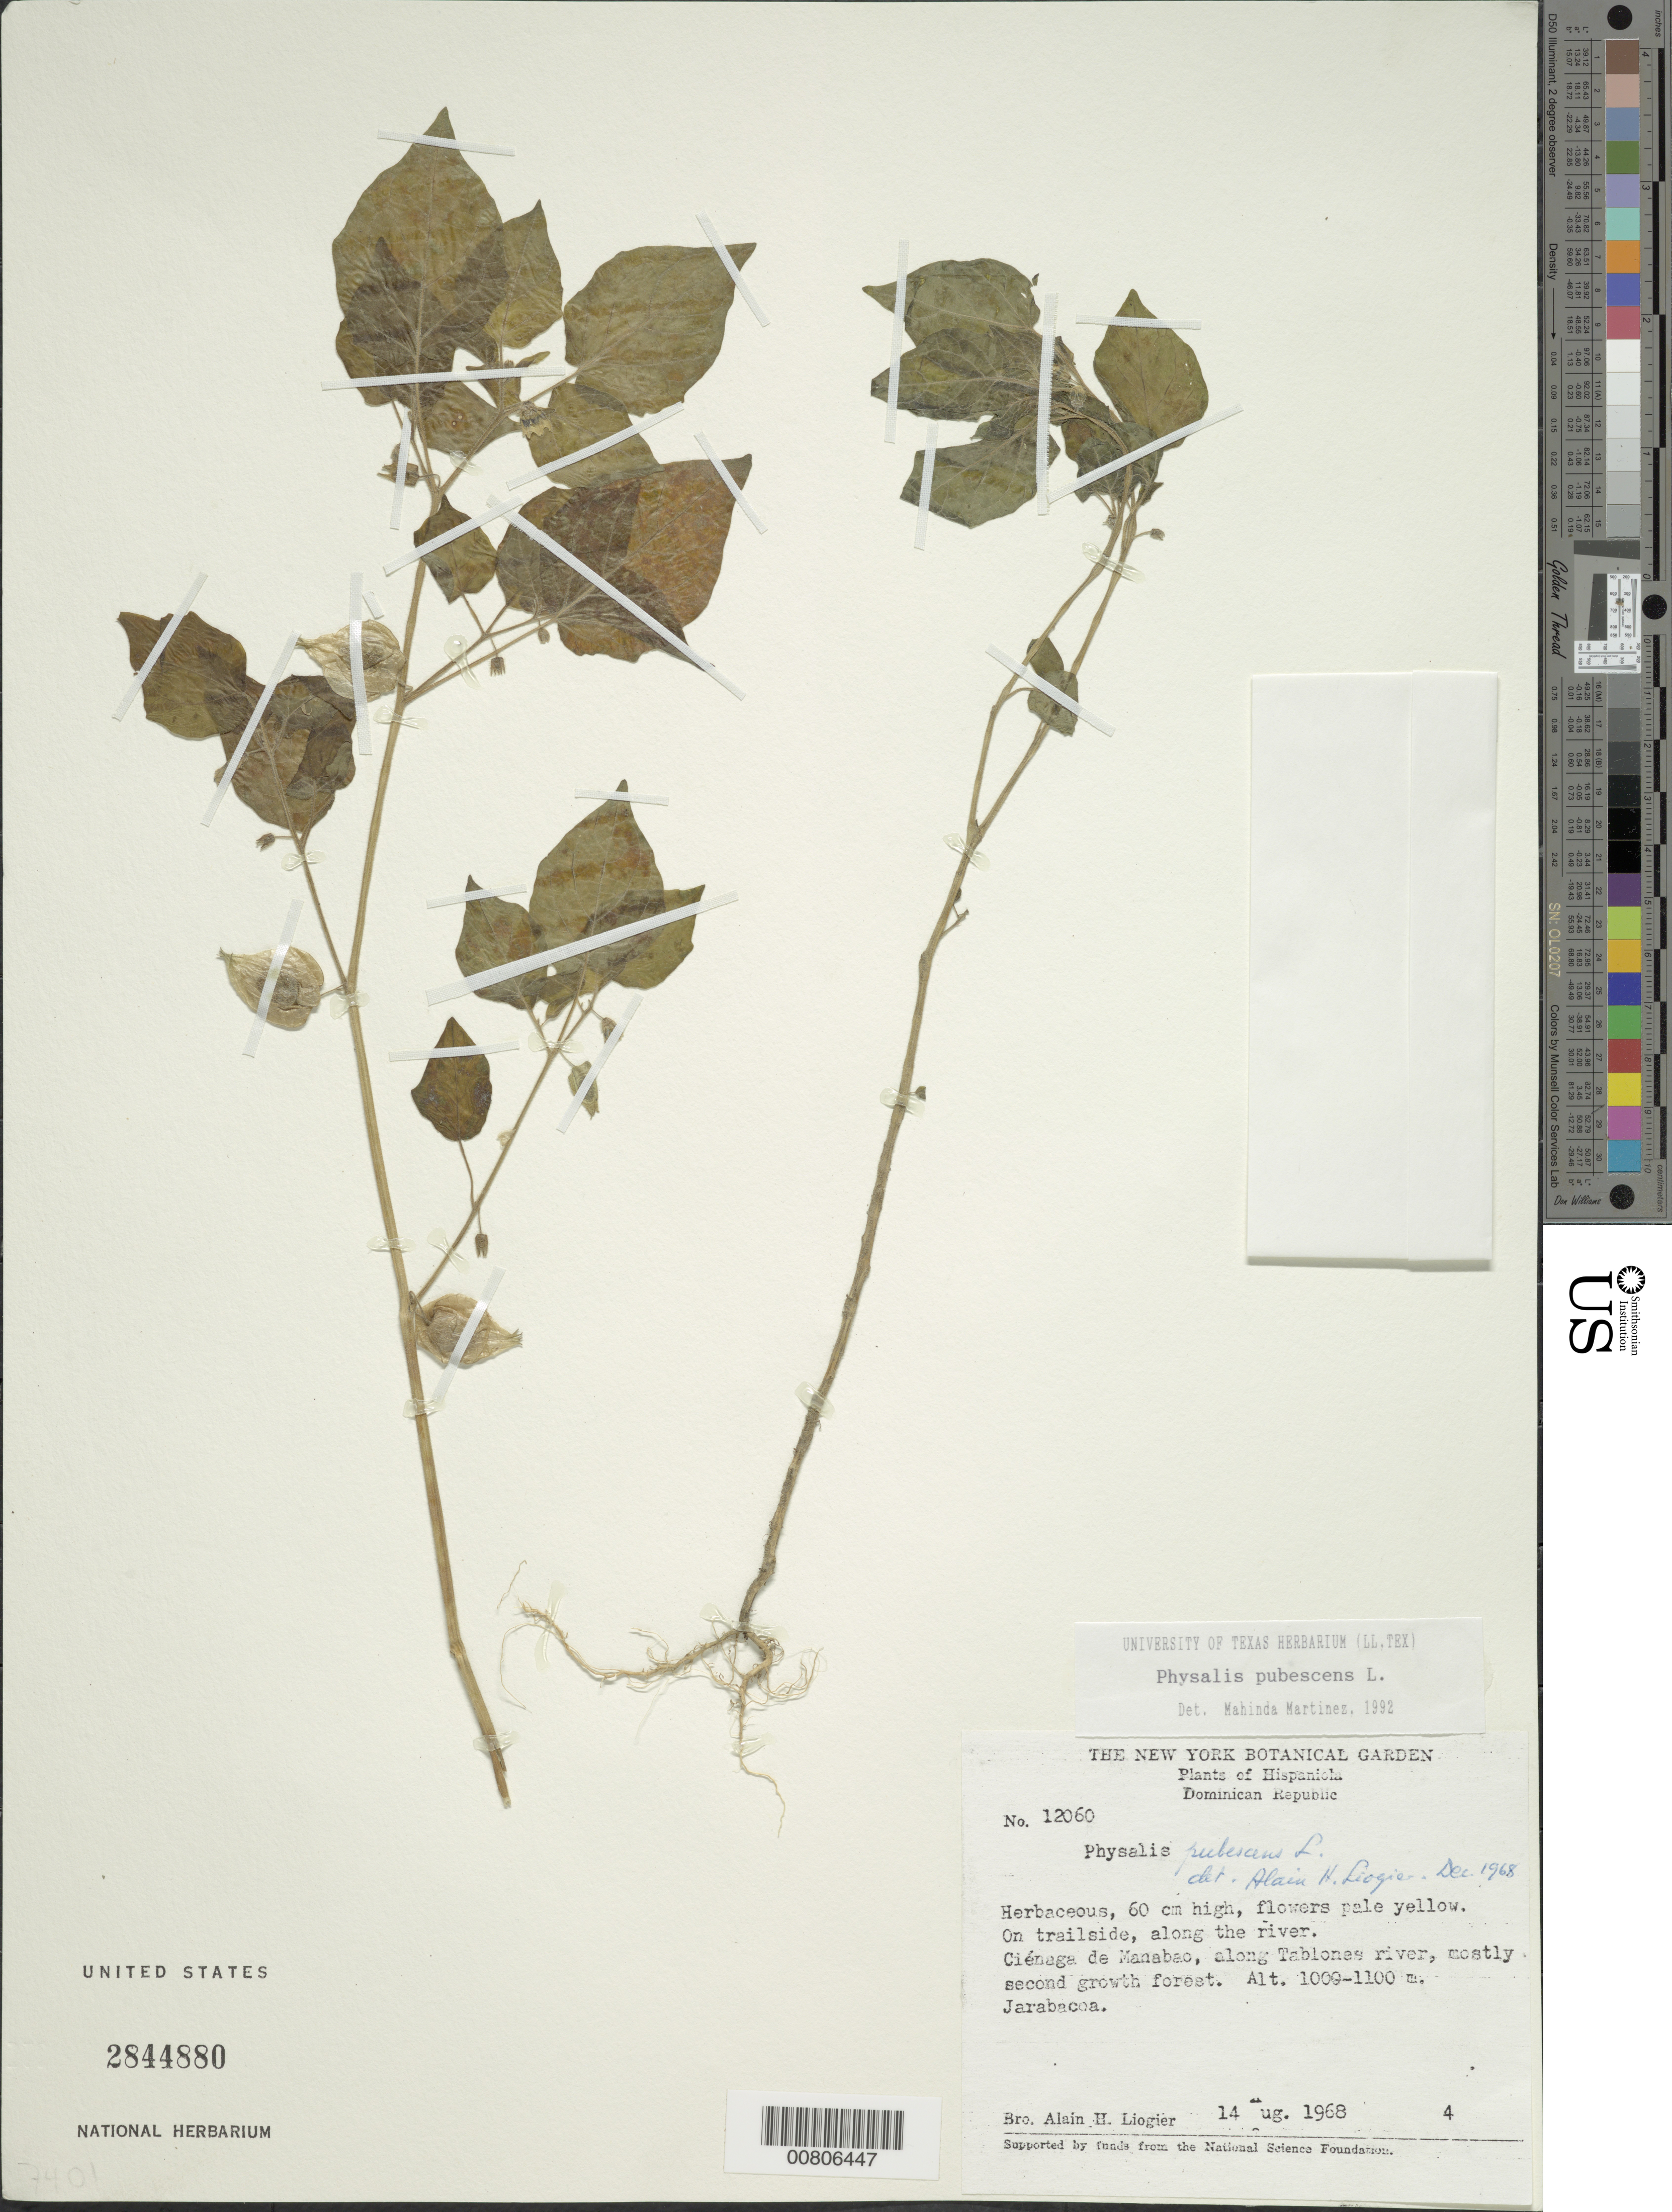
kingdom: Plantae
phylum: Tracheophyta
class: Magnoliopsida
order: Solanales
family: Solanaceae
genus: Physalis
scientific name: Physalis pubescens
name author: L.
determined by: Martinez, M.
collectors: A. H. Liogier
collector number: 12060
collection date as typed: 14 Aug 1968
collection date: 1968-08-14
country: Dominican Republic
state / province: La Vega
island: Hispaniola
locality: Ciénga de Manabao, along Tablones River, Jarabacoa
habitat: On trailside along river in second growth forest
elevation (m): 1000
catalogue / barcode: US 2844880